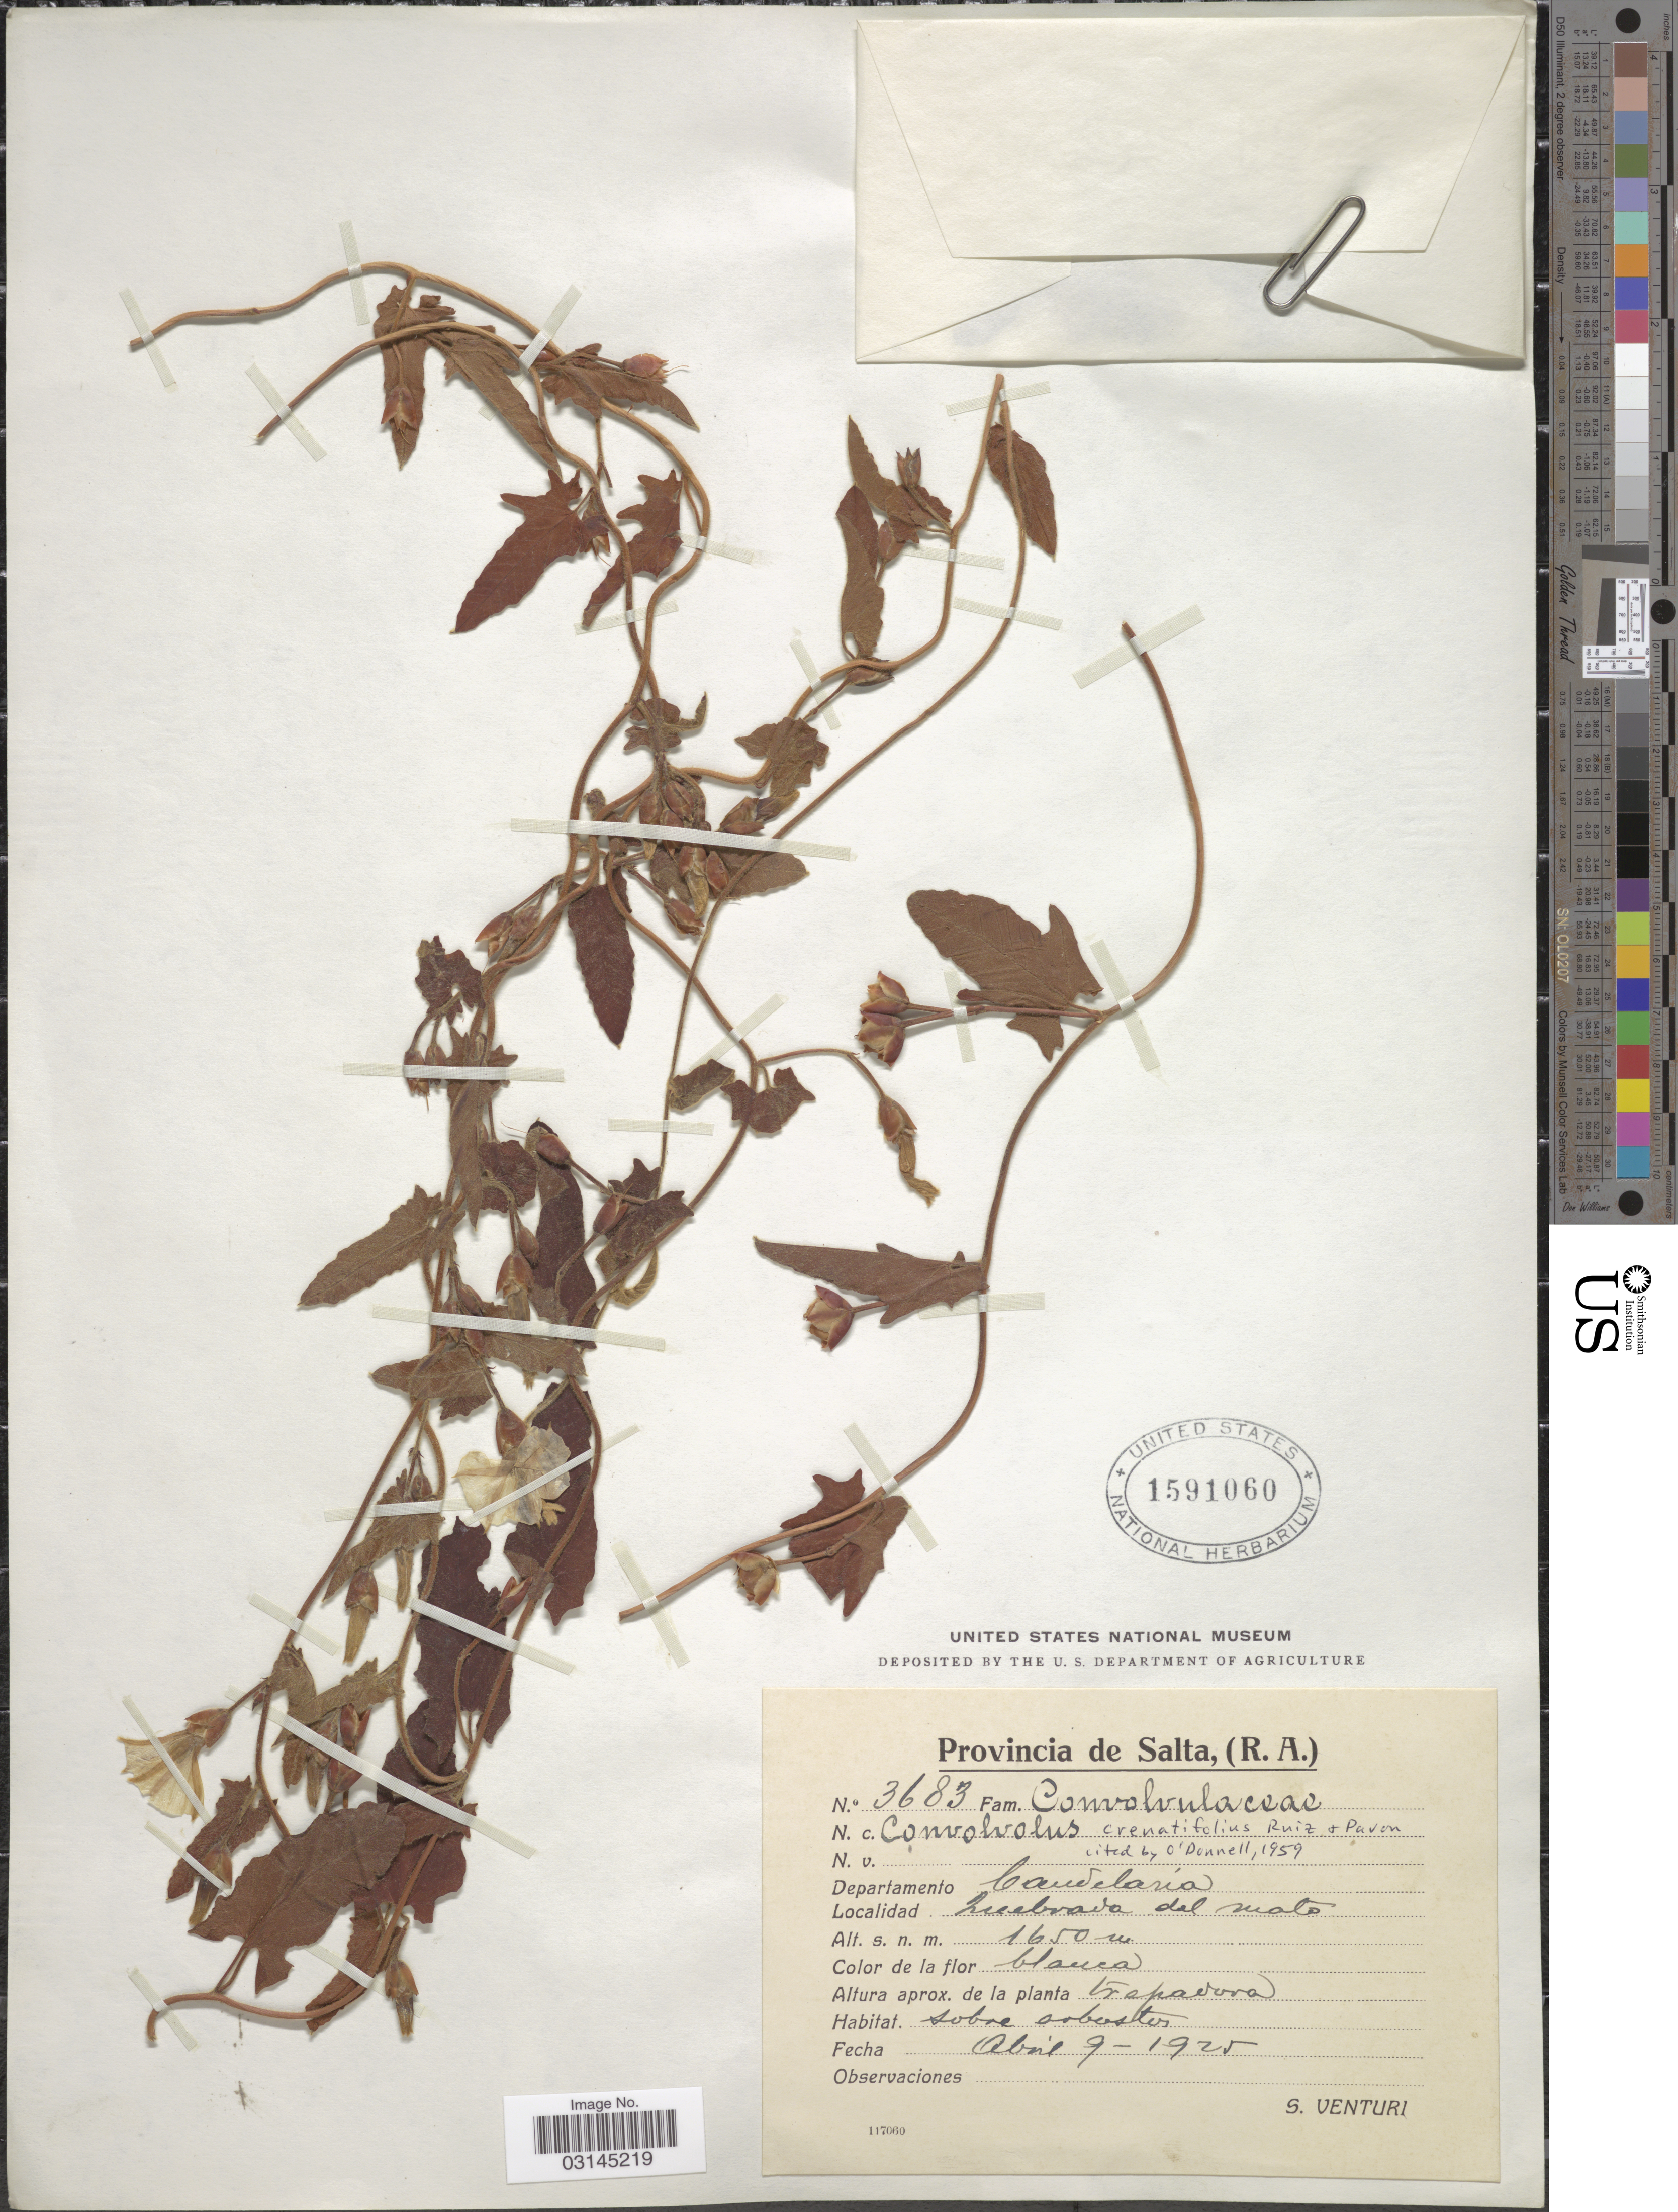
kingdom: Plantae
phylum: Tracheophyta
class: Magnoliopsida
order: Solanales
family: Convolvulaceae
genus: Convolvulus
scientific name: Convolvulus crenatifolius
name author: Ruiz & Pav.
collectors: S. Venturi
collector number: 3683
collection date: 1925-04-09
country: Argentina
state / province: Salta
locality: Departamento Candelaria, Quebrada del mato.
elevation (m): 1650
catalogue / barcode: US 1591060